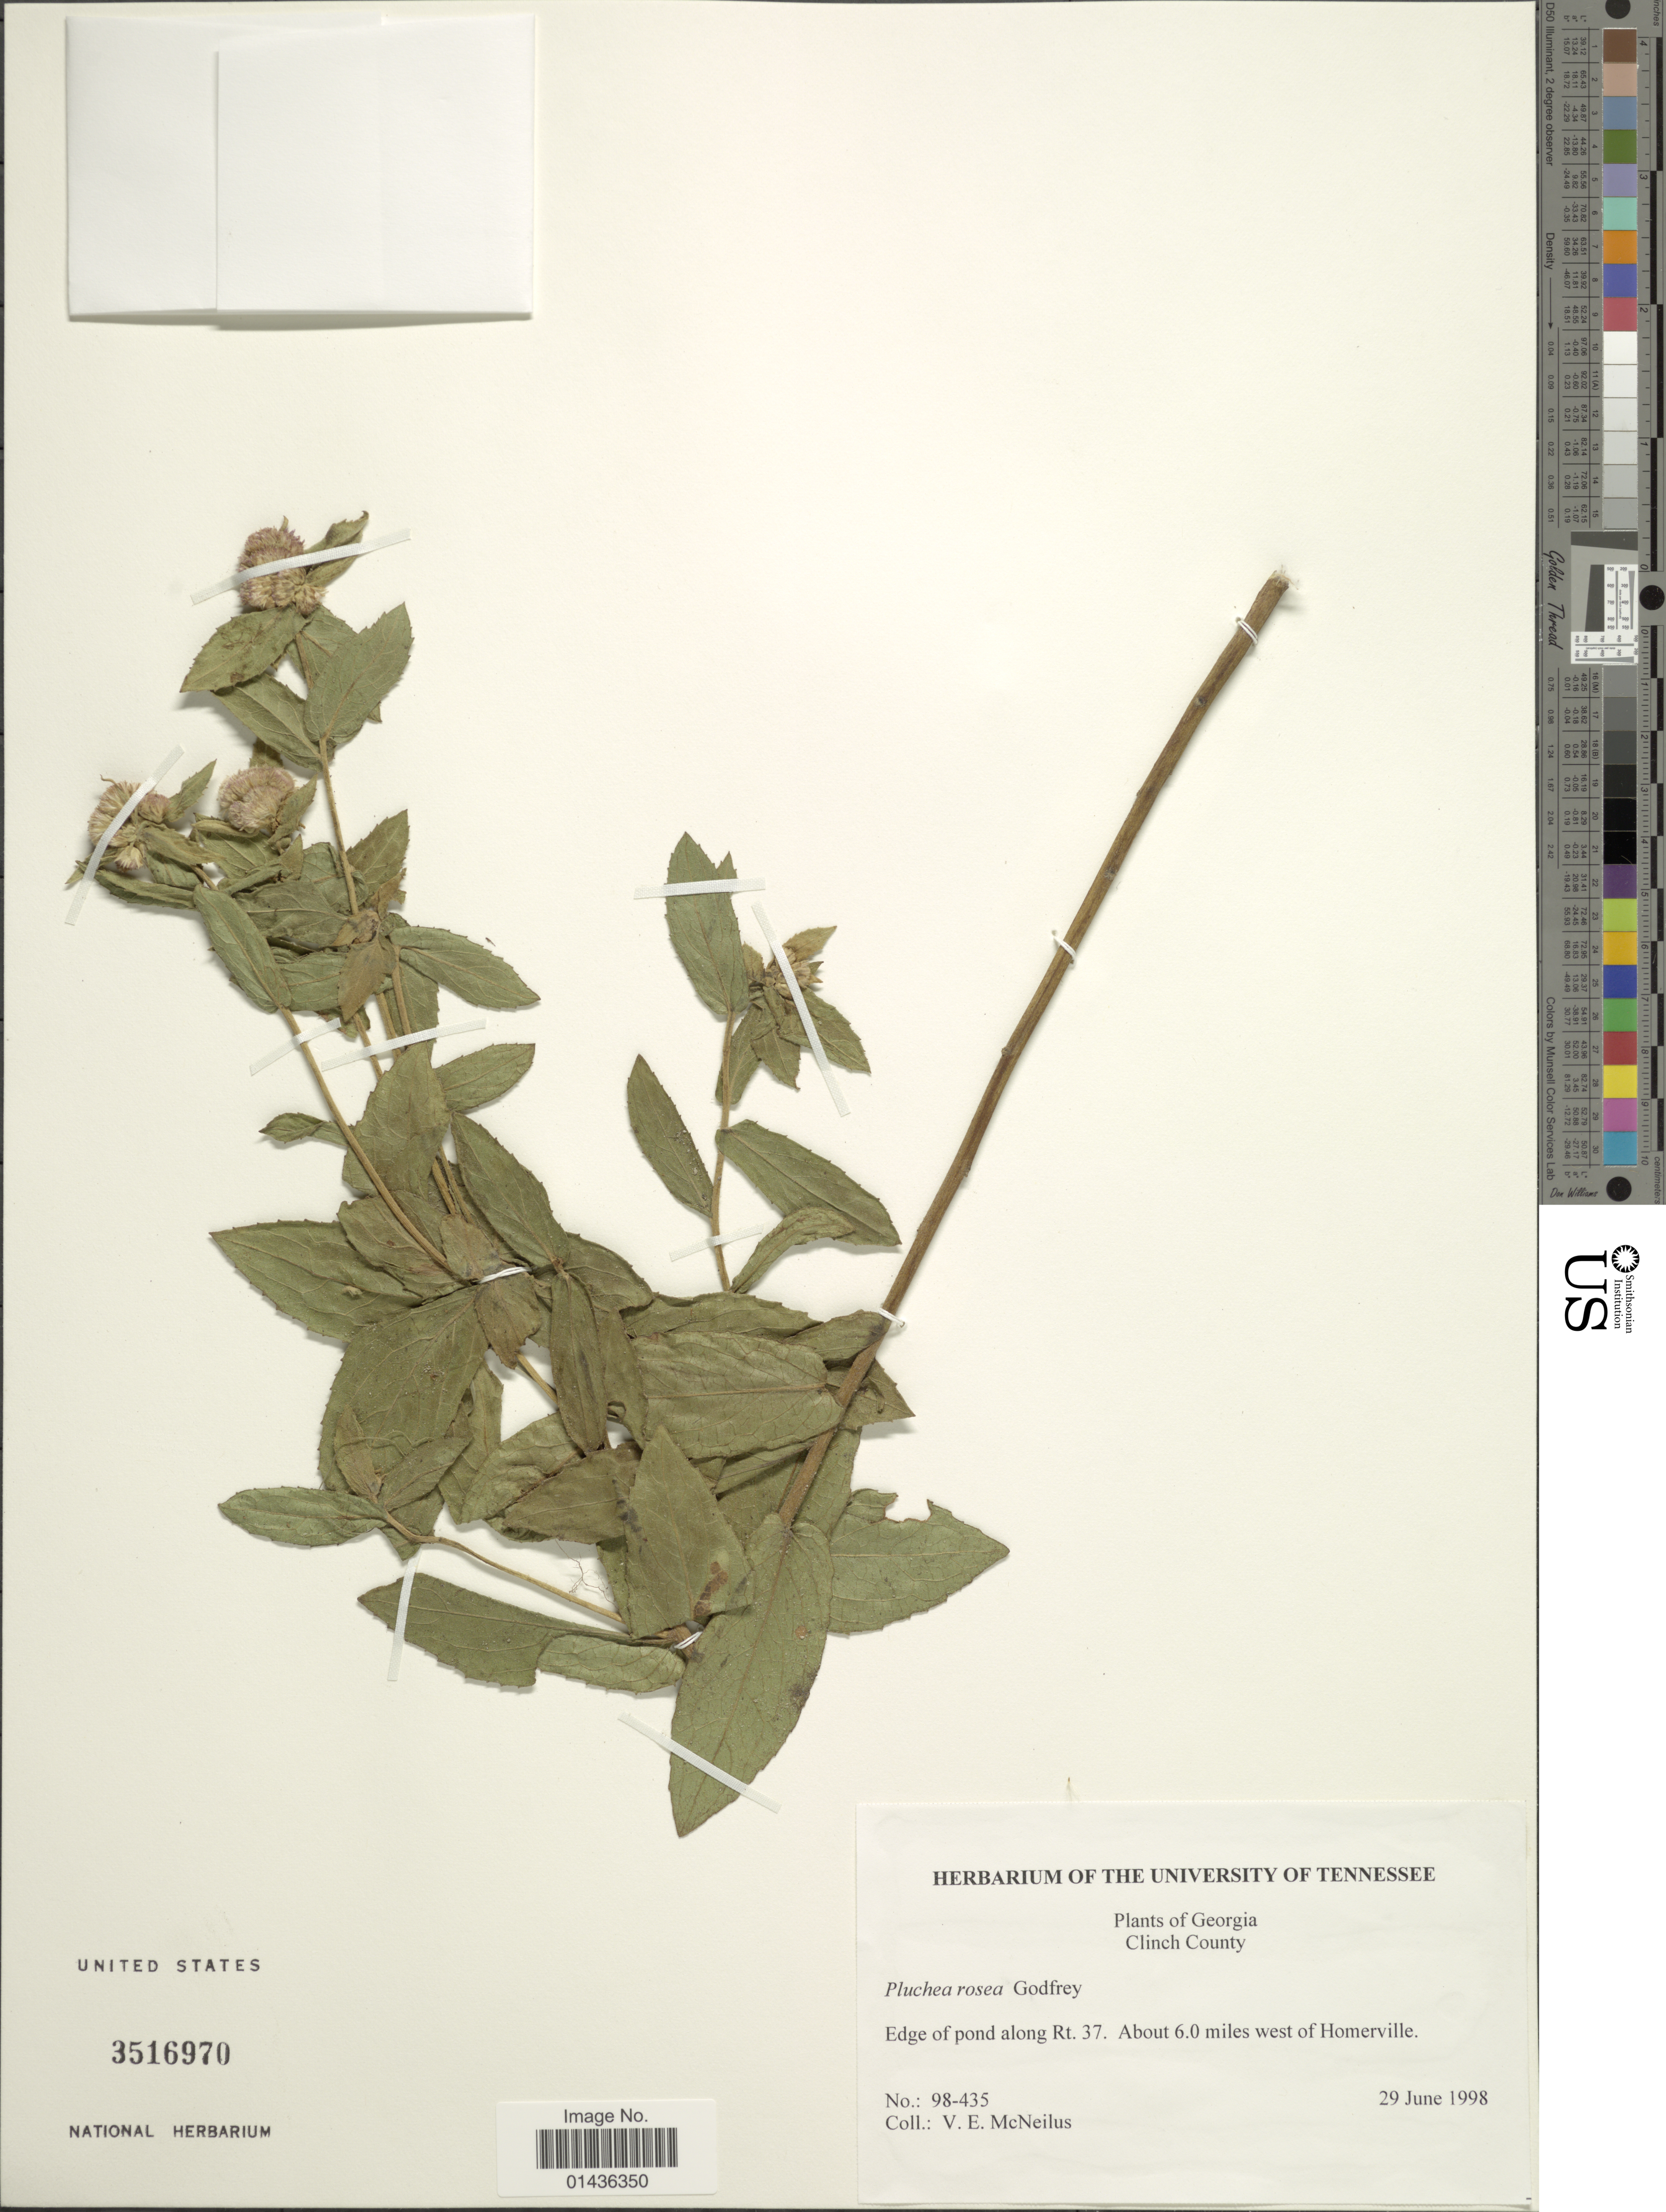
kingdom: Plantae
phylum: Tracheophyta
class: Magnoliopsida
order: Asterales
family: Asteraceae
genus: Pluchea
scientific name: Pluchea rosea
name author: R.K. Godfrey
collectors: V. Mcneilus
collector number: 98-435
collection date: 1998-06-29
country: United States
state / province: Georgia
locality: Clinch County, edge of pond along Rt. 37, about 6.0 miles west of Homerville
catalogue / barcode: US 3516970